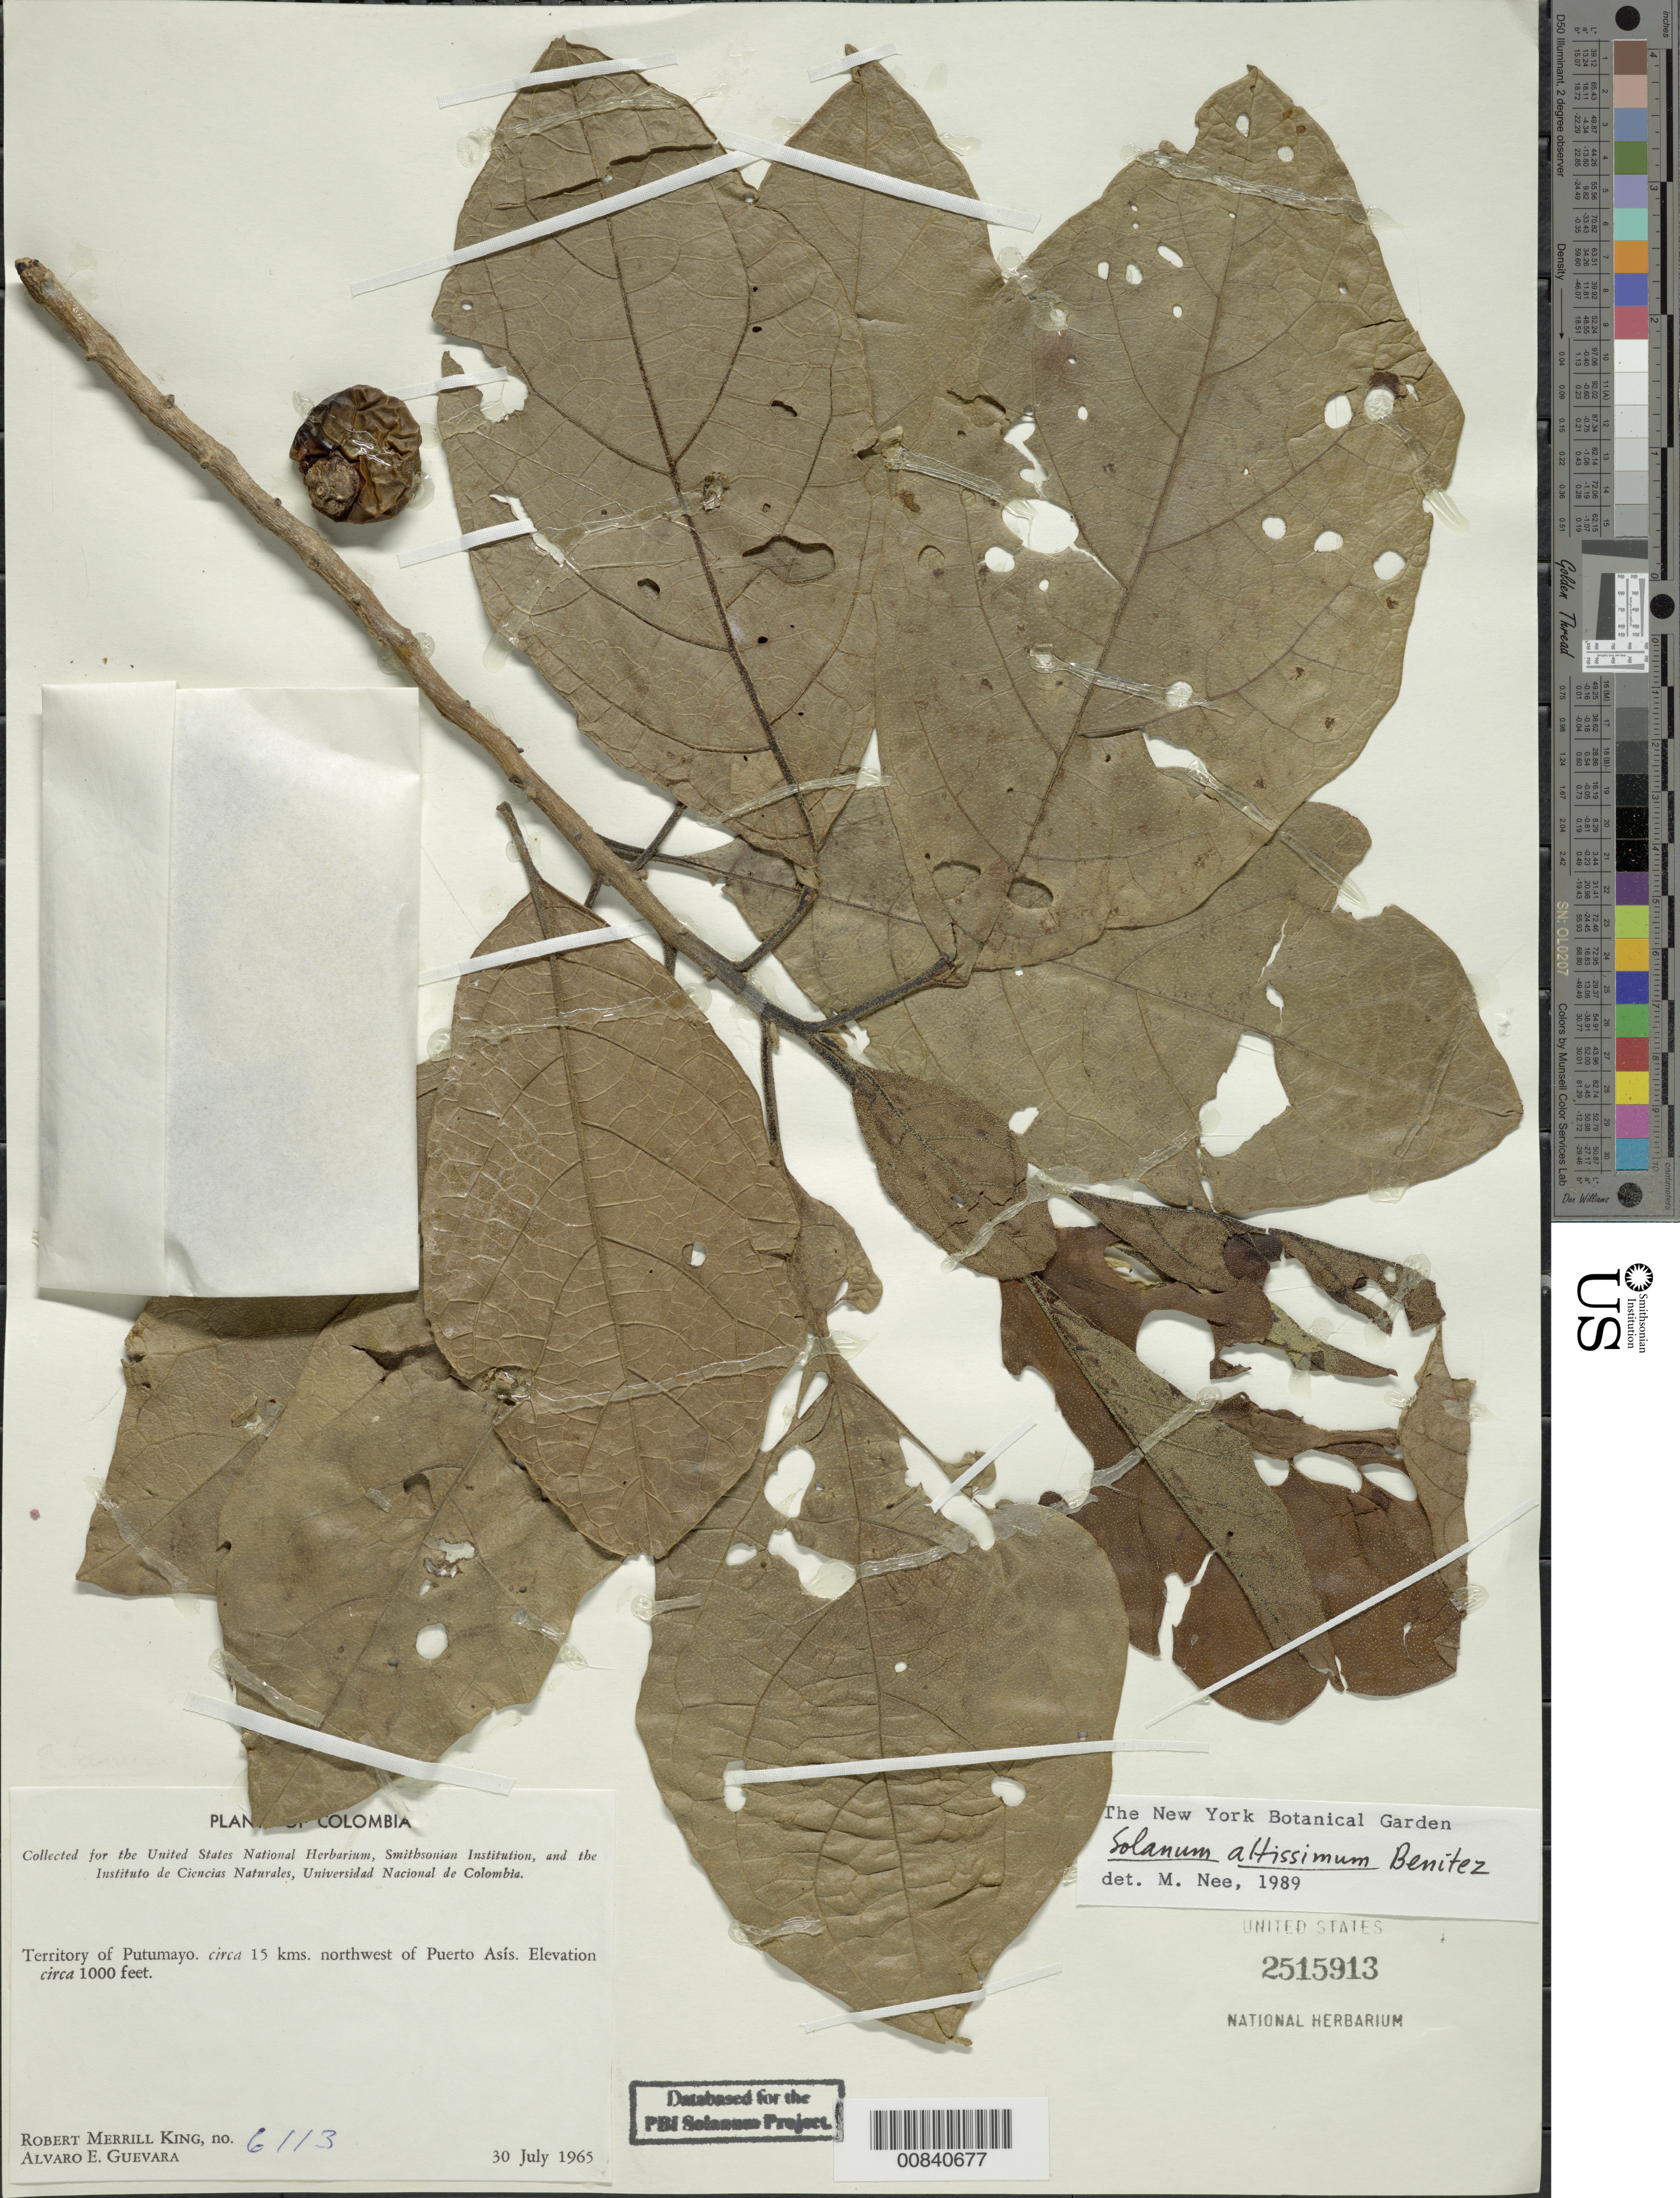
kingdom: Plantae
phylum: Tracheophyta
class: Magnoliopsida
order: Solanales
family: Solanaceae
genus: Solanum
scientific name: Solanum altissimum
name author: Pittier ex Benítez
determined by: Nee, Michael H.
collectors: R. M. King & A. E. Guevara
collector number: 6113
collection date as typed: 30 Jul 1965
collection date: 1965-07-30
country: Colombia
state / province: Putumayo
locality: Territory of Putumayo. circa 15 kms. northwest of Puerto Asis.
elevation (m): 1000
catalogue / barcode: US 2515913